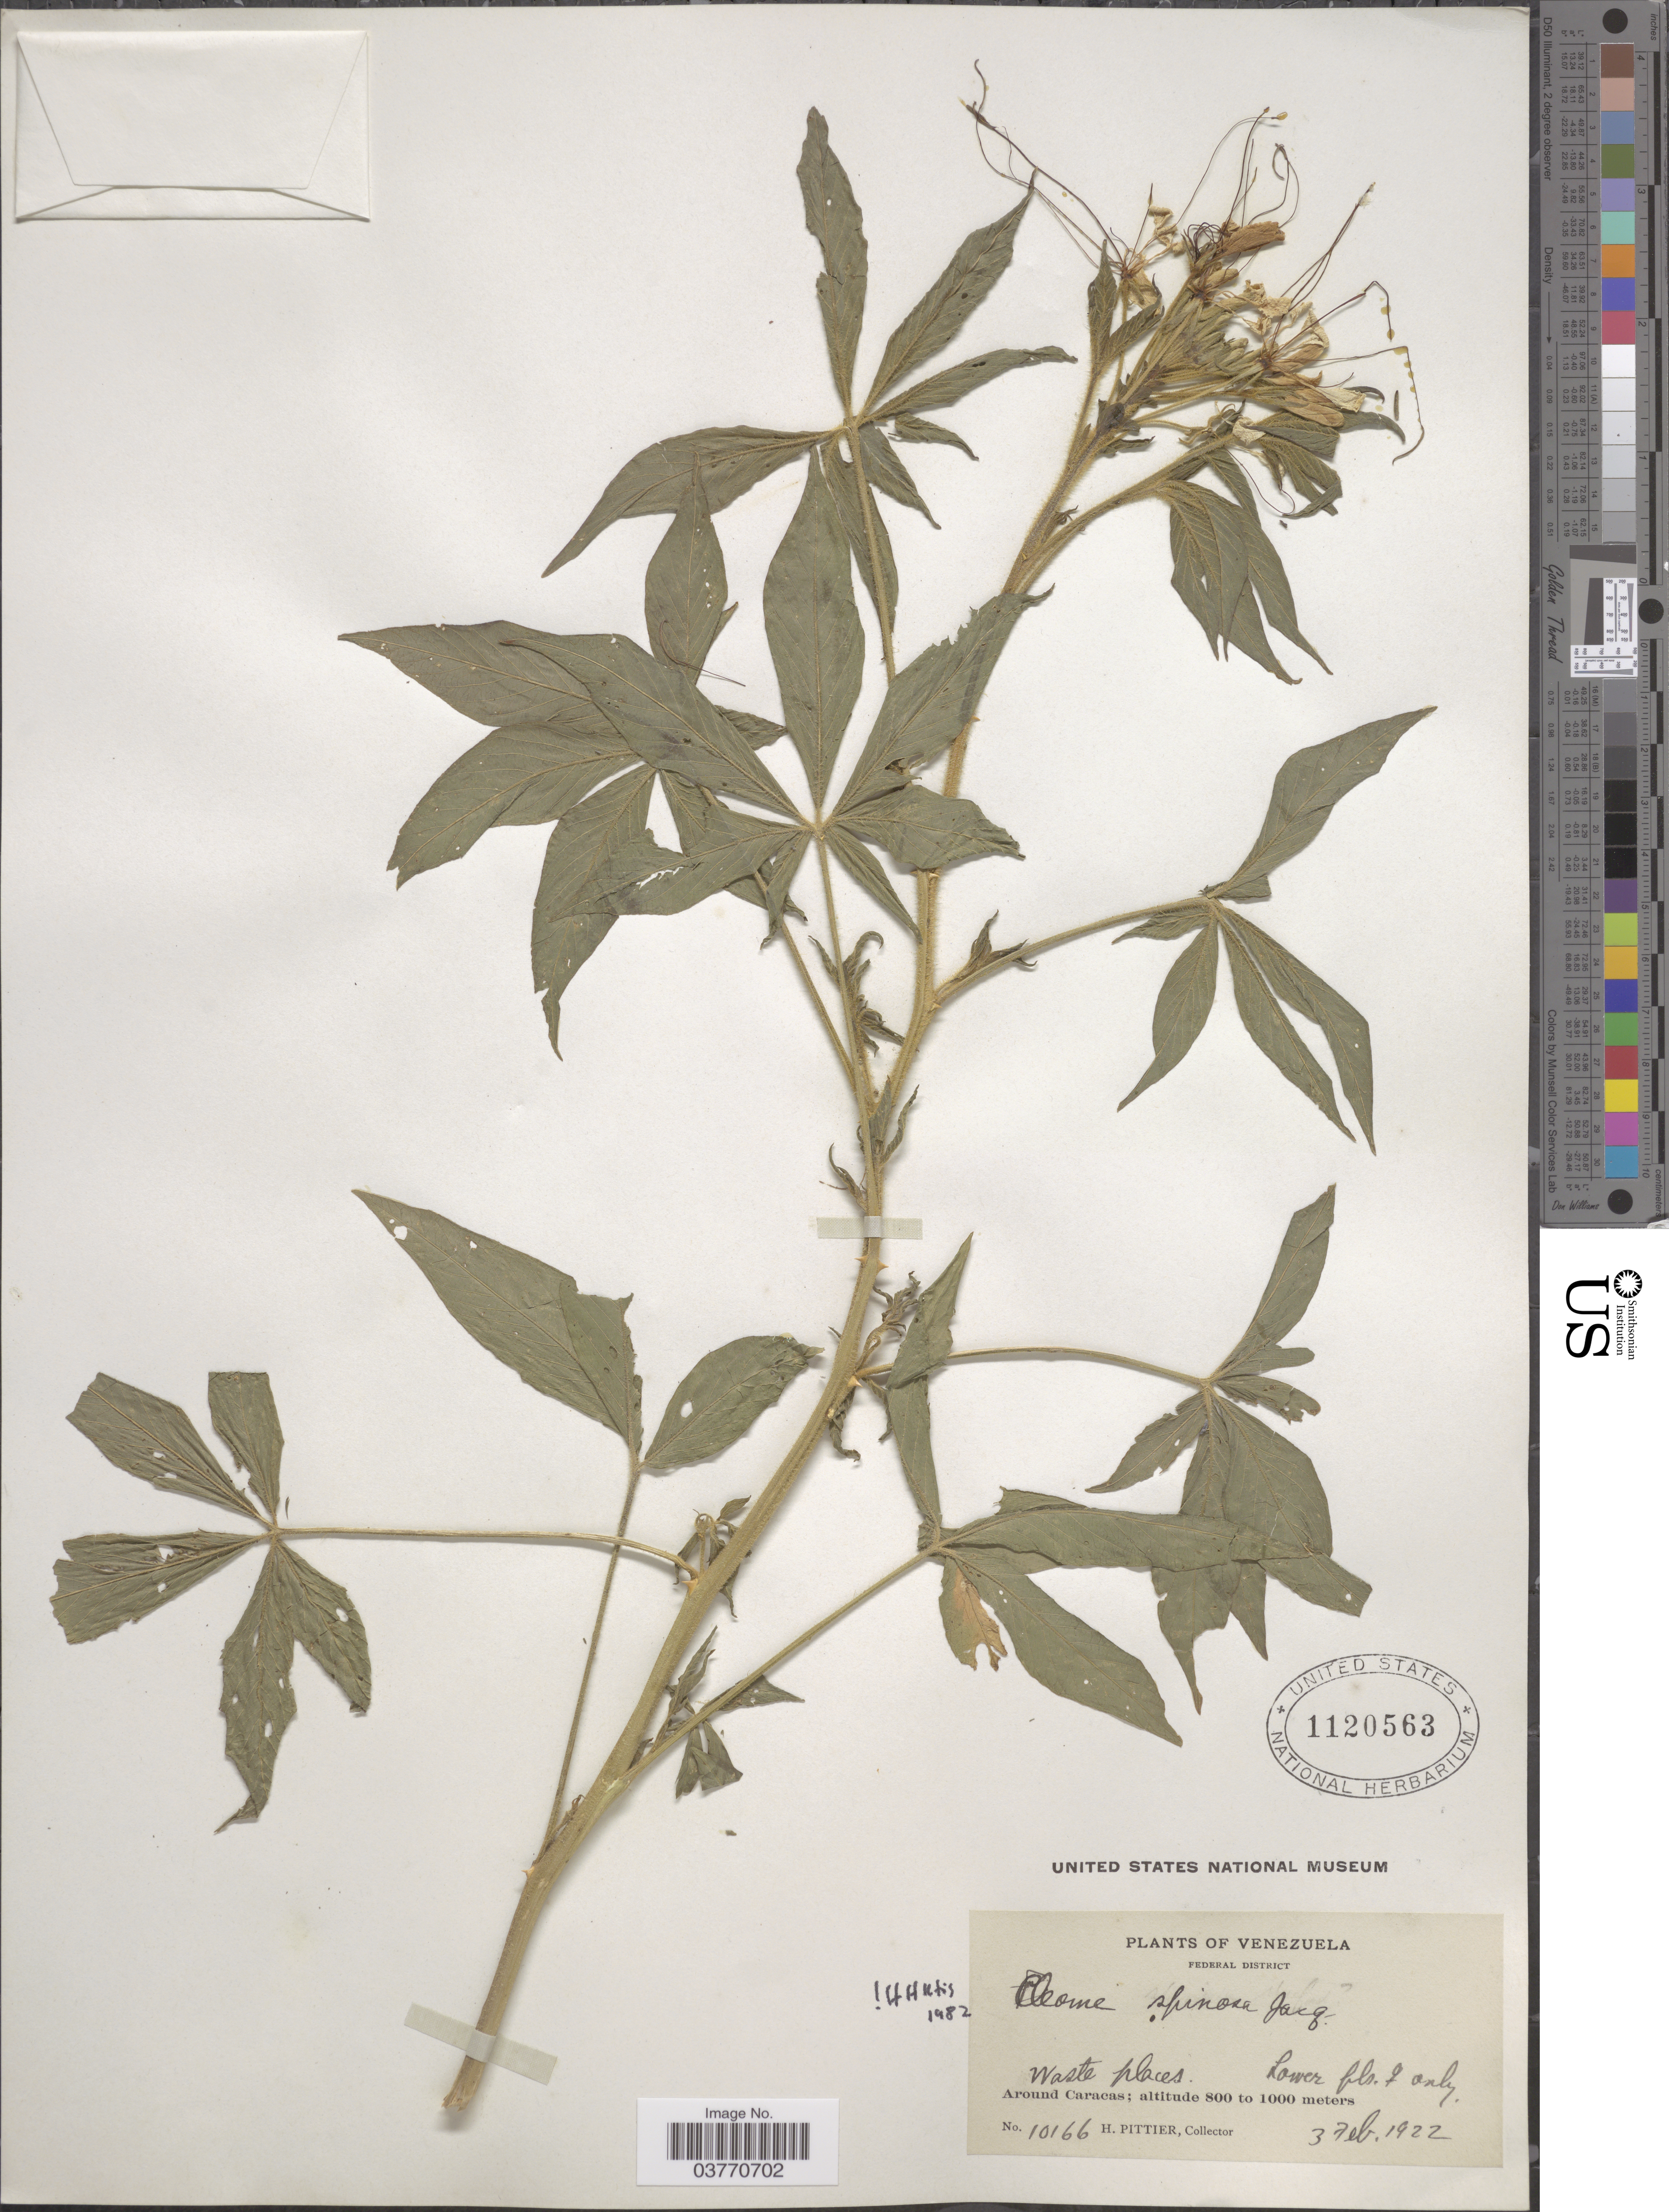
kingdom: Plantae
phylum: Tracheophyta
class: Magnoliopsida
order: Brassicales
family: Cleomaceae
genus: Tarenaya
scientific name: Tarenaya spinosa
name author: (Jacq.) Raf.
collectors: H. F. Pittier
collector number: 10166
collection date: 1922-02-03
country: Venezuela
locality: Federal District. Around Caracas.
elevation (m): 800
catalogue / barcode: US 1120563